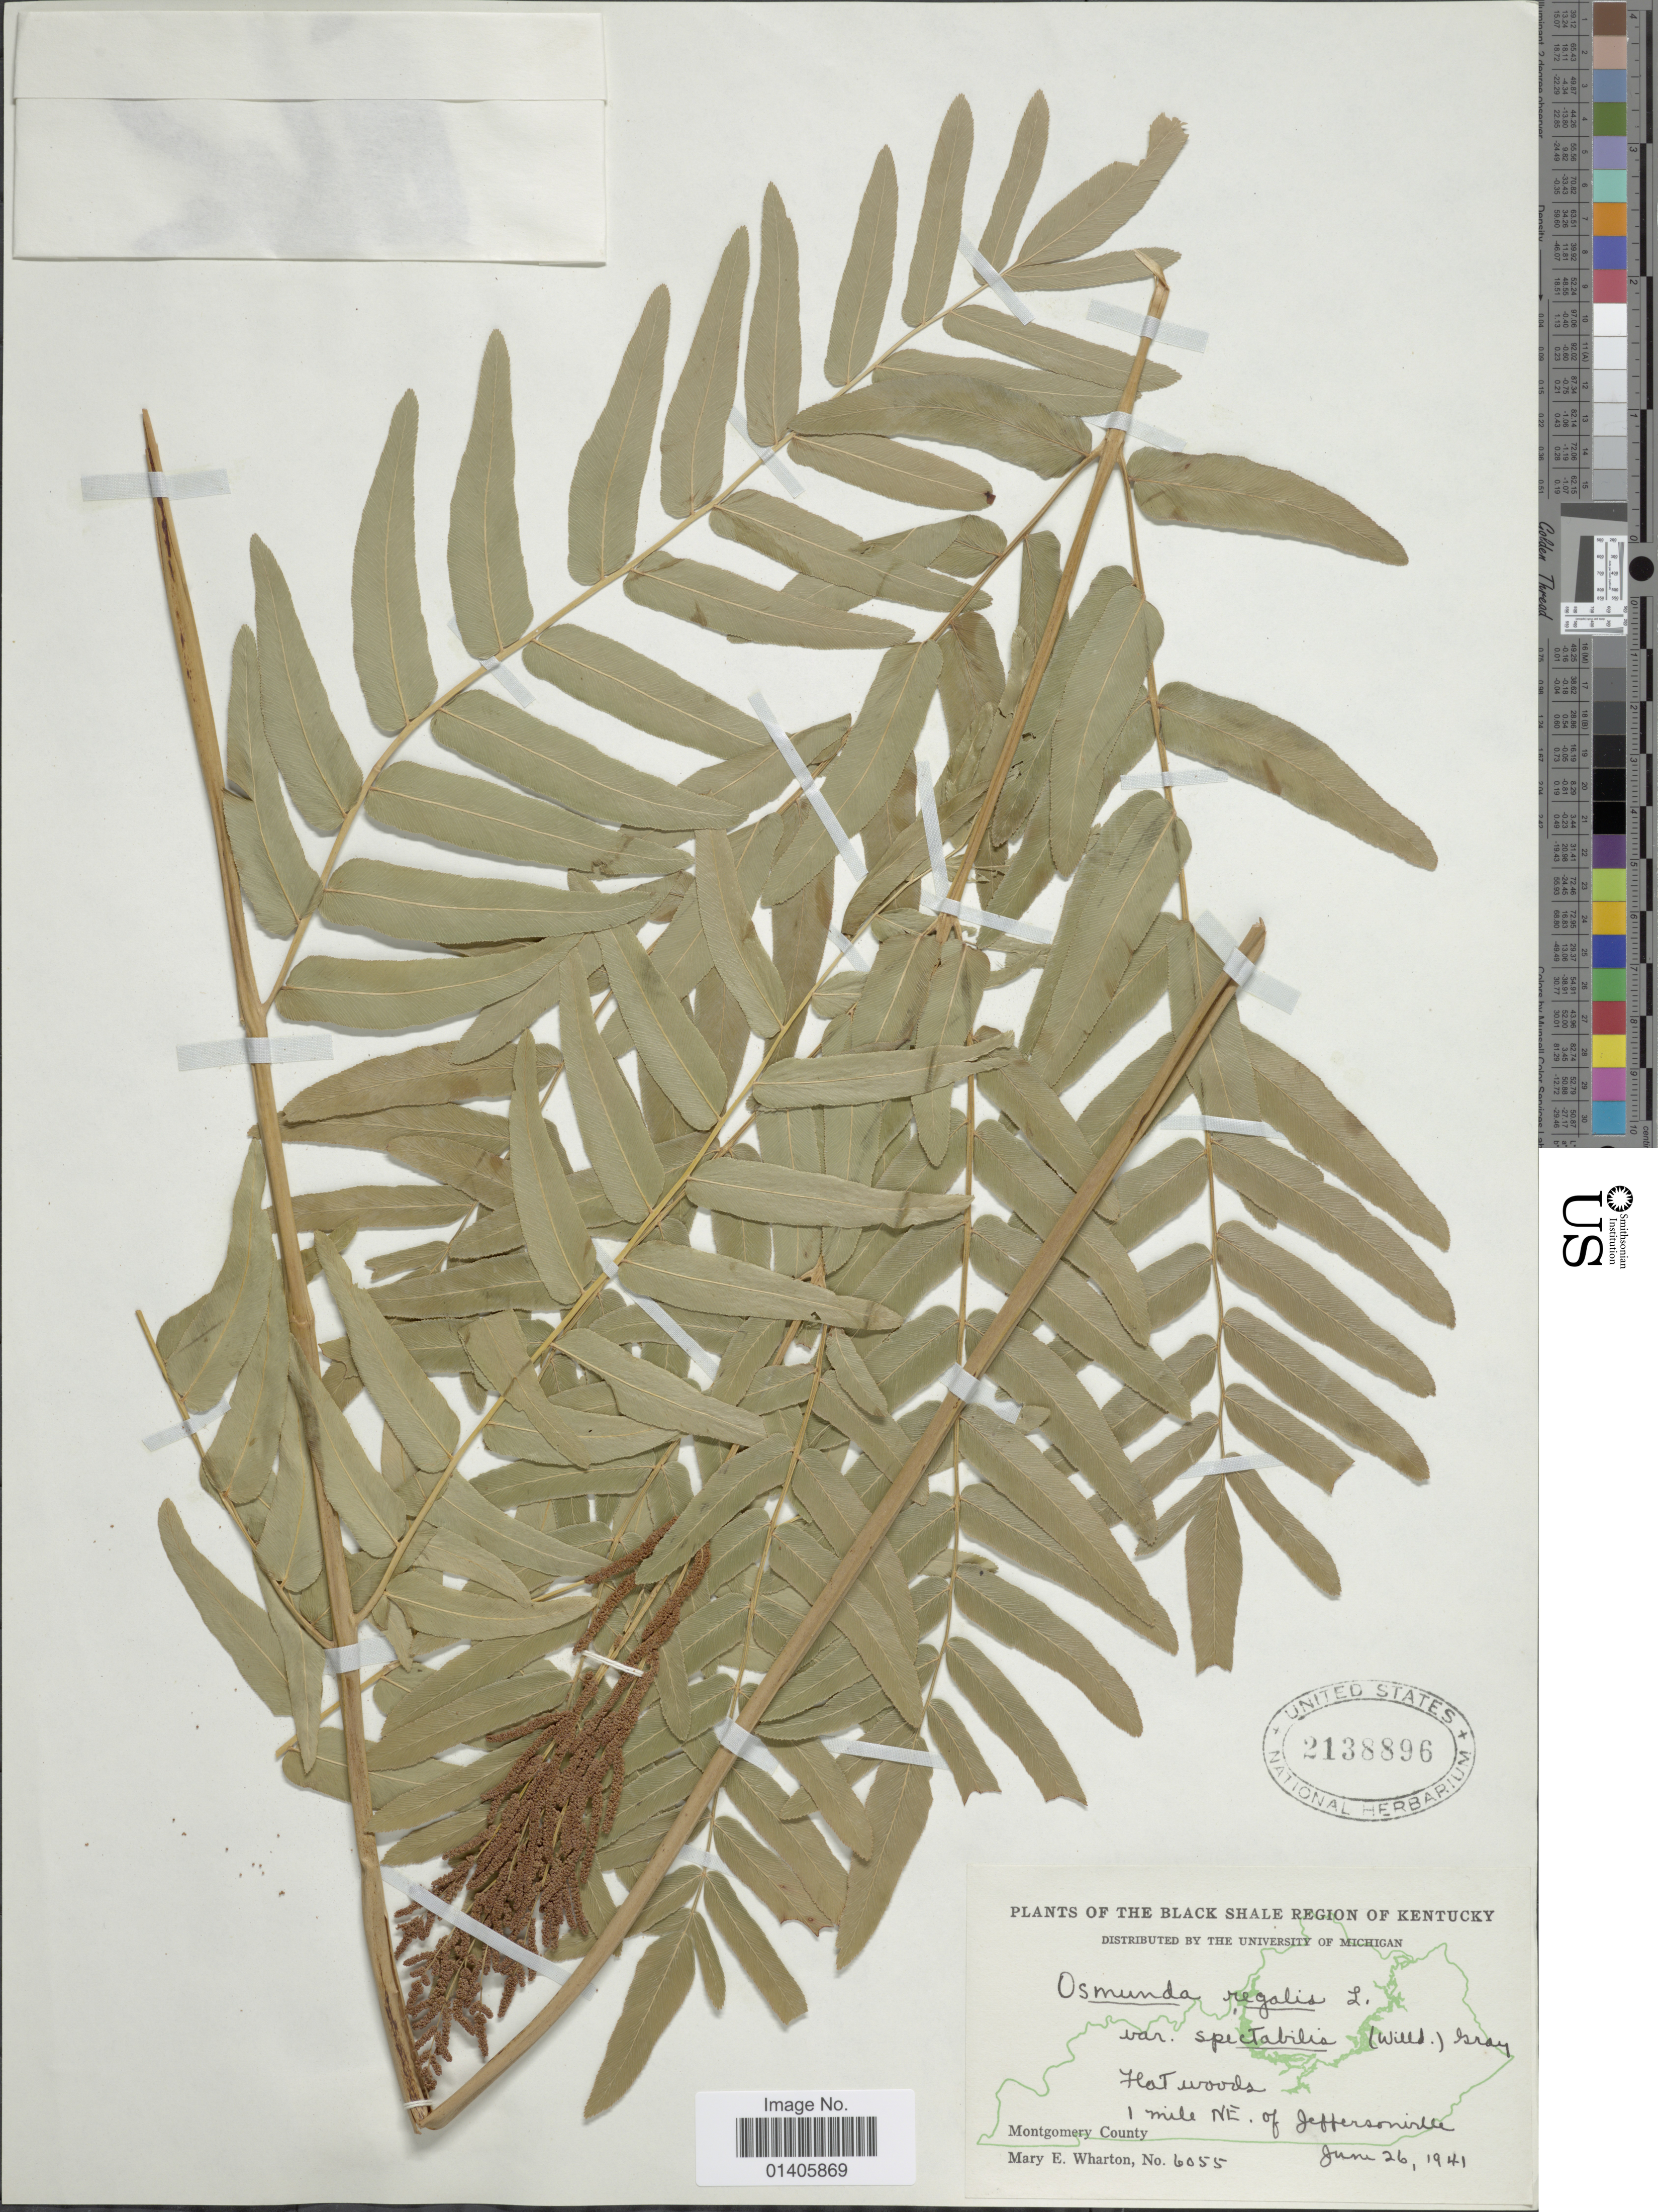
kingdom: Plantae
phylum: Tracheophyta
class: Polypodiopsida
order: Osmundales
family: Osmundaceae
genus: Osmunda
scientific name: Osmunda regalis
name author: L.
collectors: M. Wharton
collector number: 6055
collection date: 1941-06-26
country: United States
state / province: Kentucky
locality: The Black Shale Region of Kentucky, Flat woods, 1 mile NE of Jefforsonville, Montegomery County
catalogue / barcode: US 1138896